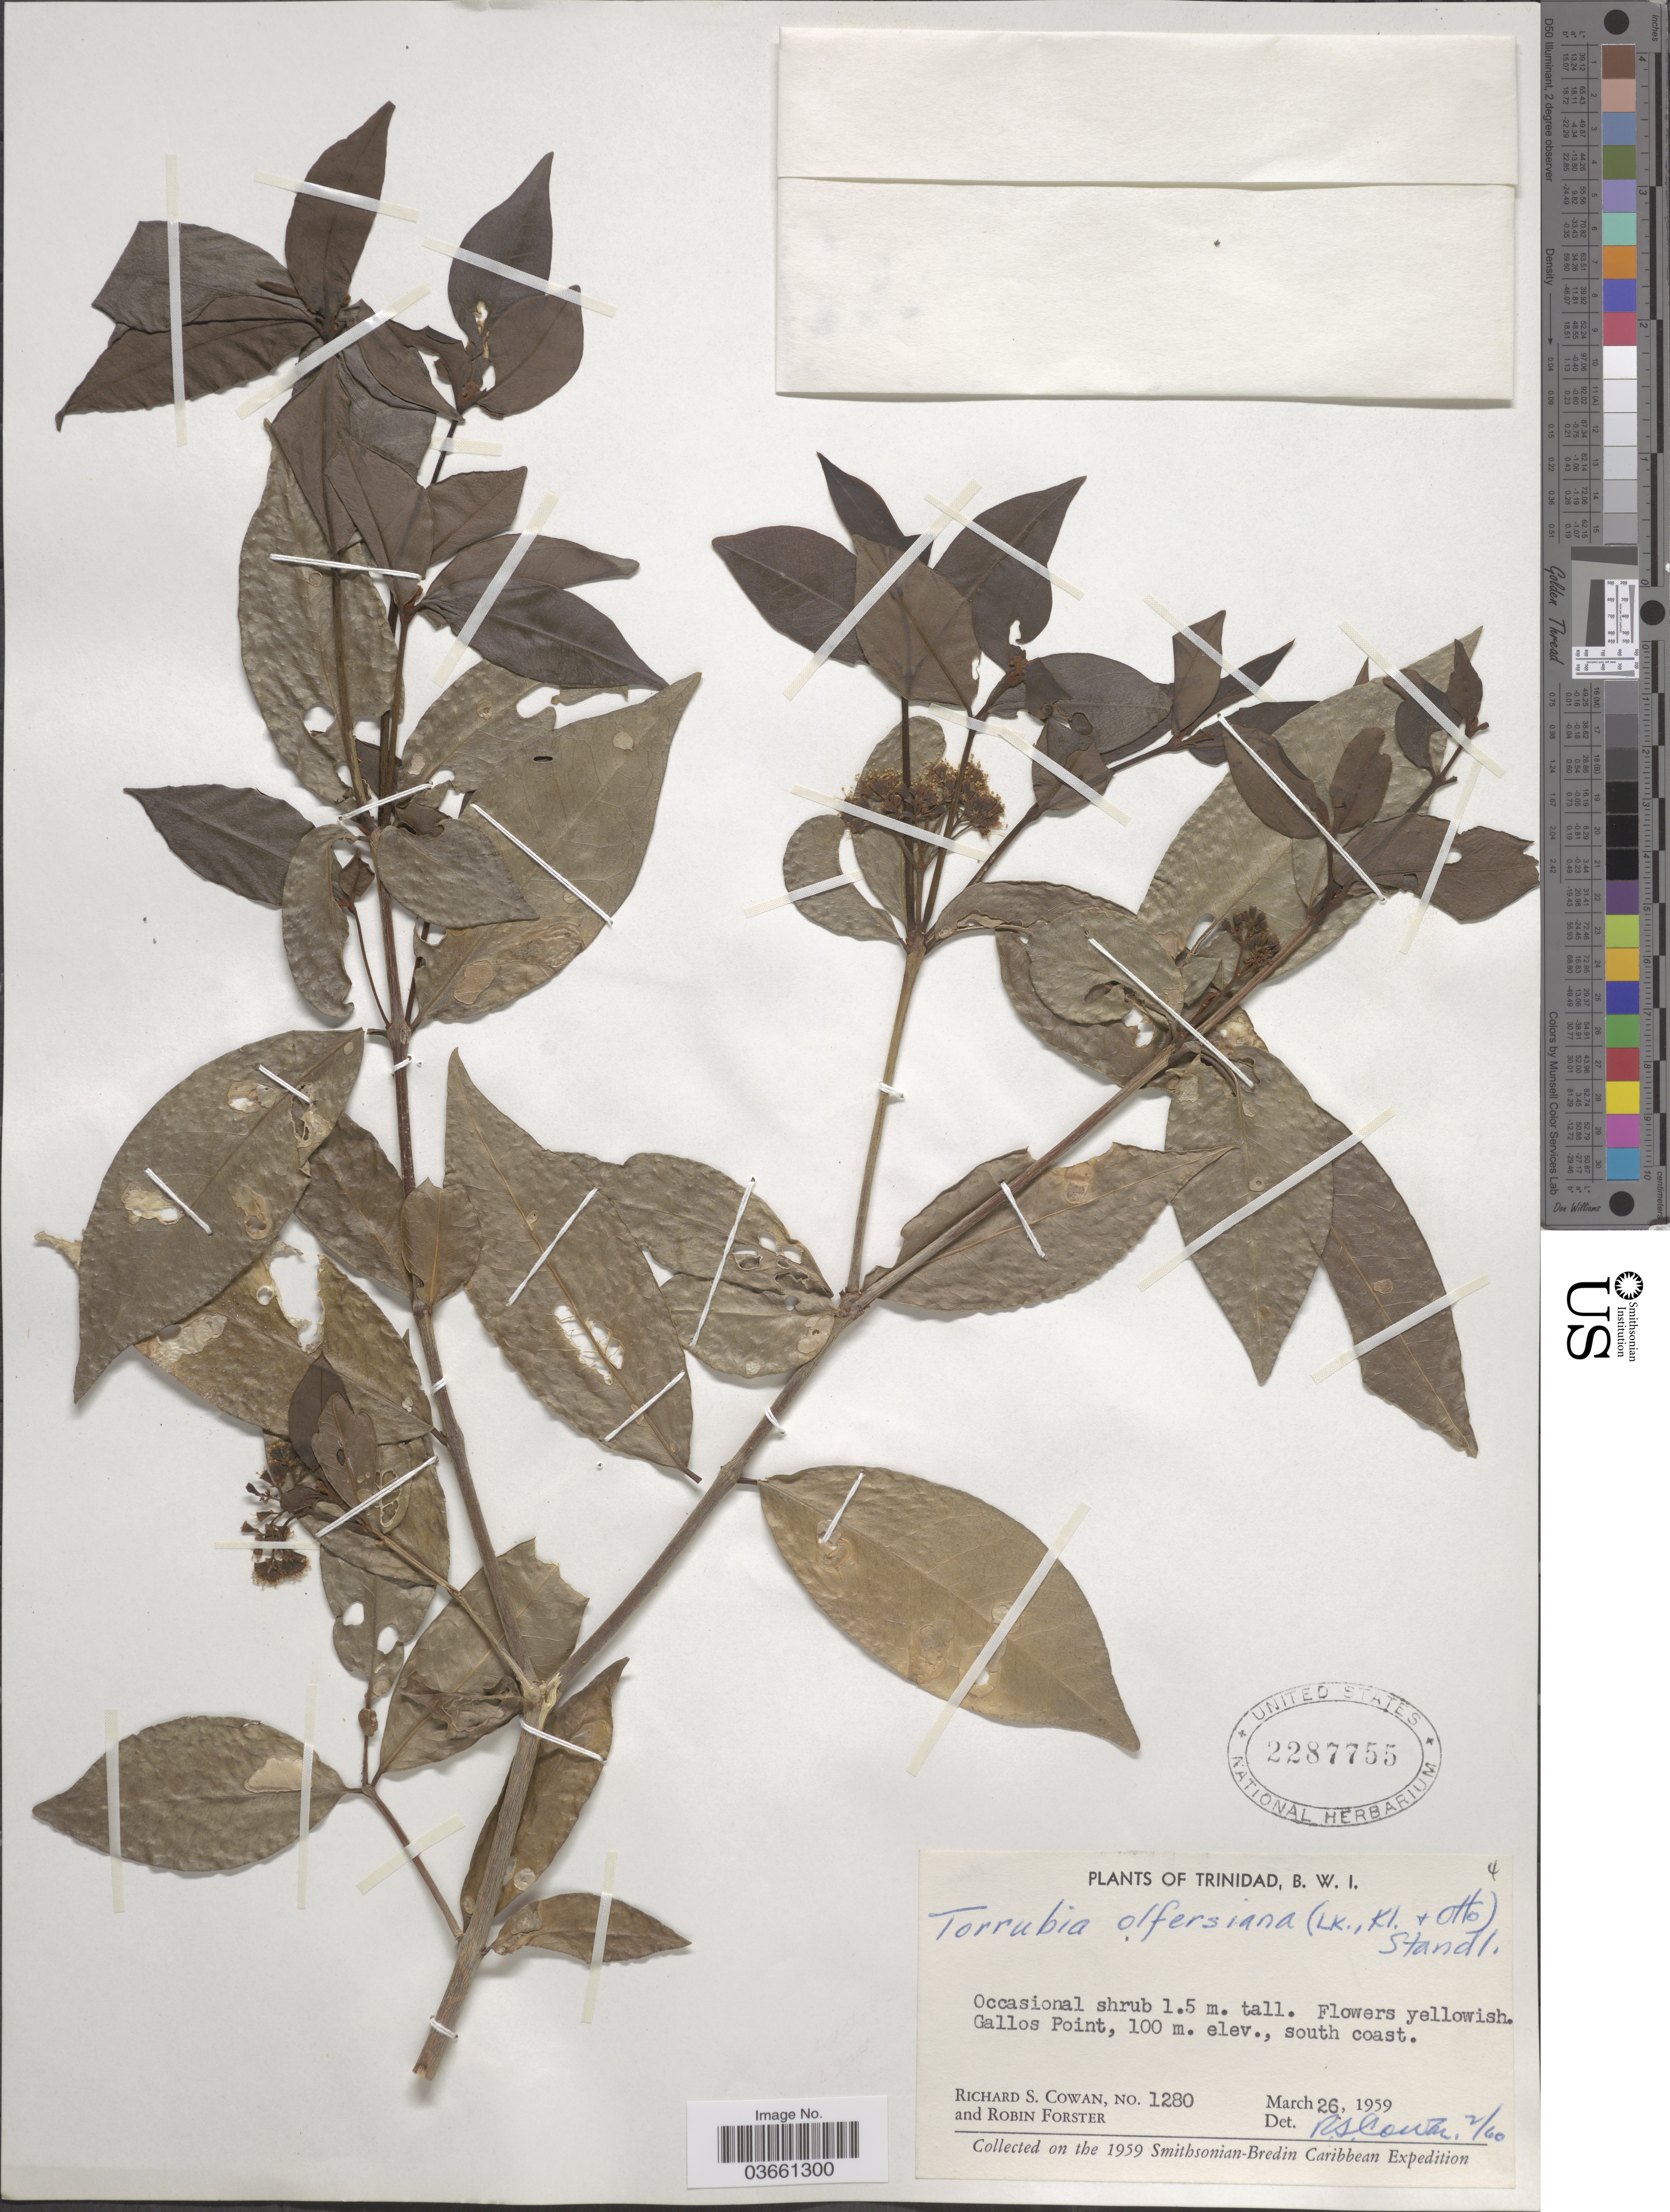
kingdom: Plantae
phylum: Tracheophyta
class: Magnoliopsida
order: Caryophyllales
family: Nyctaginaceae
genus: Guapira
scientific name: Guapira opposita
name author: (Vell.) Reitz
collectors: R. S. Cowan & R. B. Foster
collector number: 1280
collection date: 1959-03-26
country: Trinidad and Tobago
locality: Trinidad B. W. I. Gallos Point, south coast.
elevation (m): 100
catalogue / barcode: US 2287755